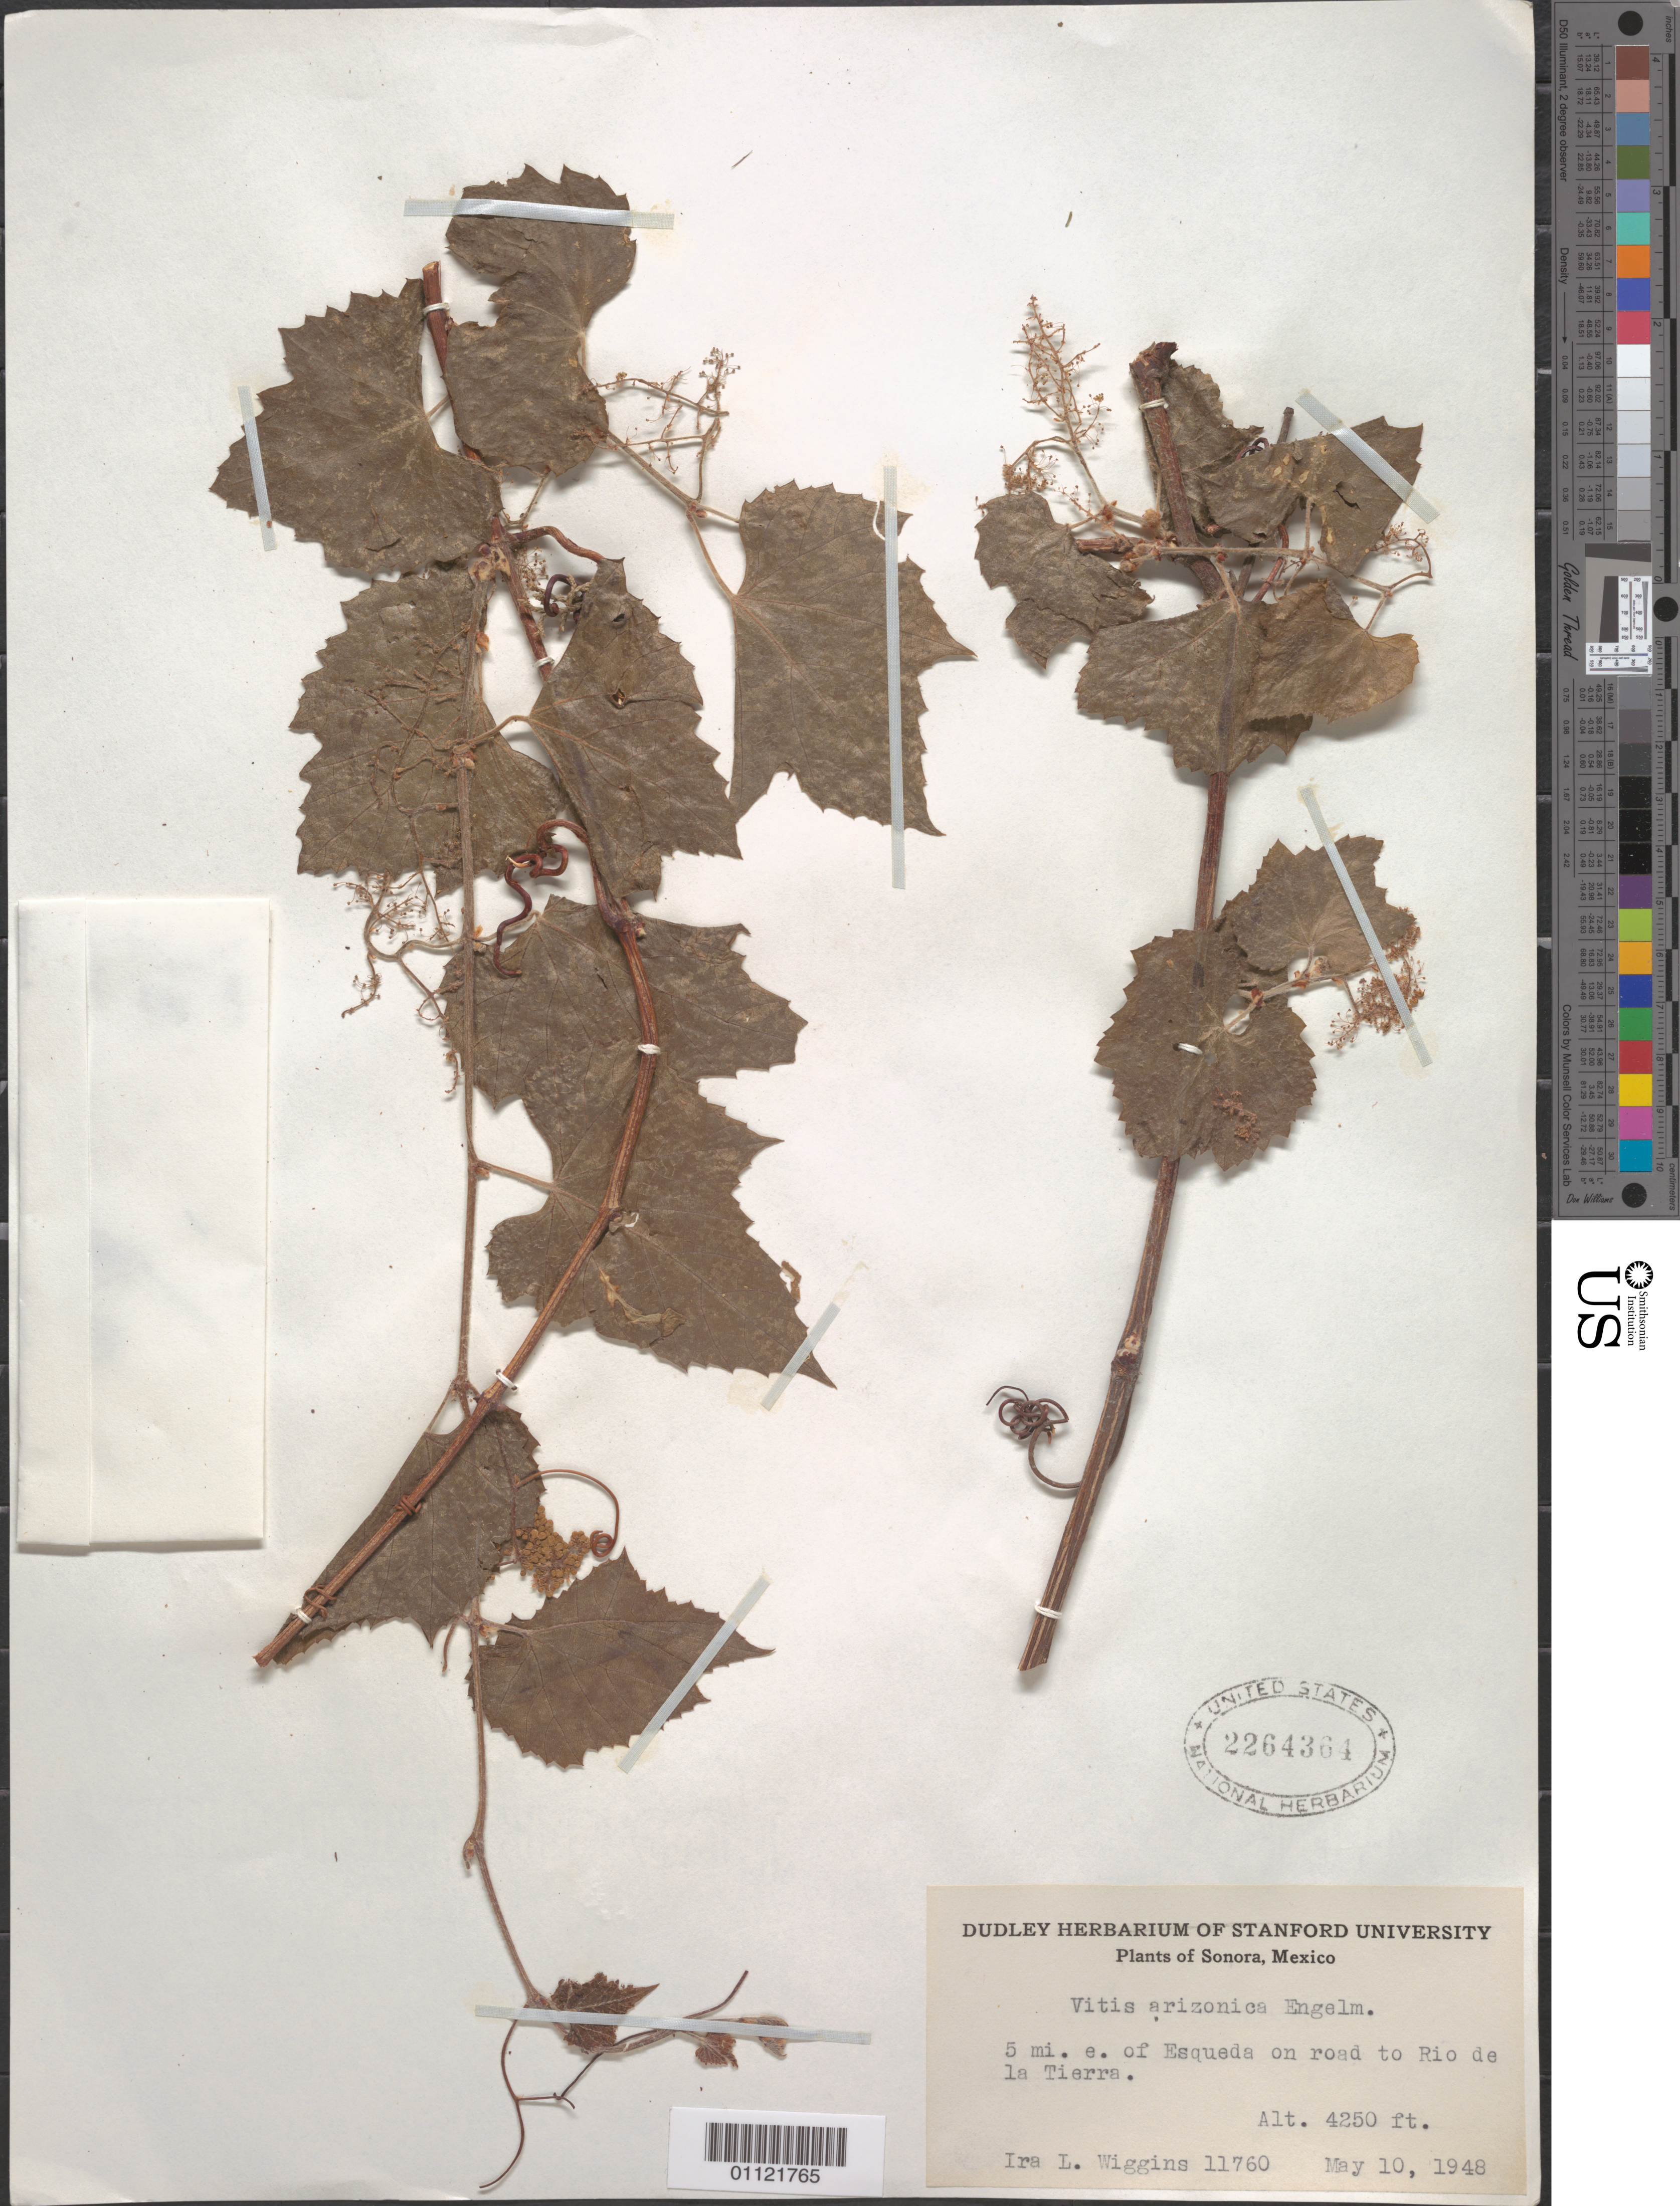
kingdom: Plantae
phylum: Tracheophyta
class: Magnoliopsida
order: Vitales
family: Vitaceae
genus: Vitis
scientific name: Vitis arizonica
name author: Engelm.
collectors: I. L. Wiggins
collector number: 11760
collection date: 1948-05-10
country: Mexico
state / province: Sonora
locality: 5 mi. e. of Esqueda on road to Rio de la Tierra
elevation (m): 1295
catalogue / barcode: US 2264364